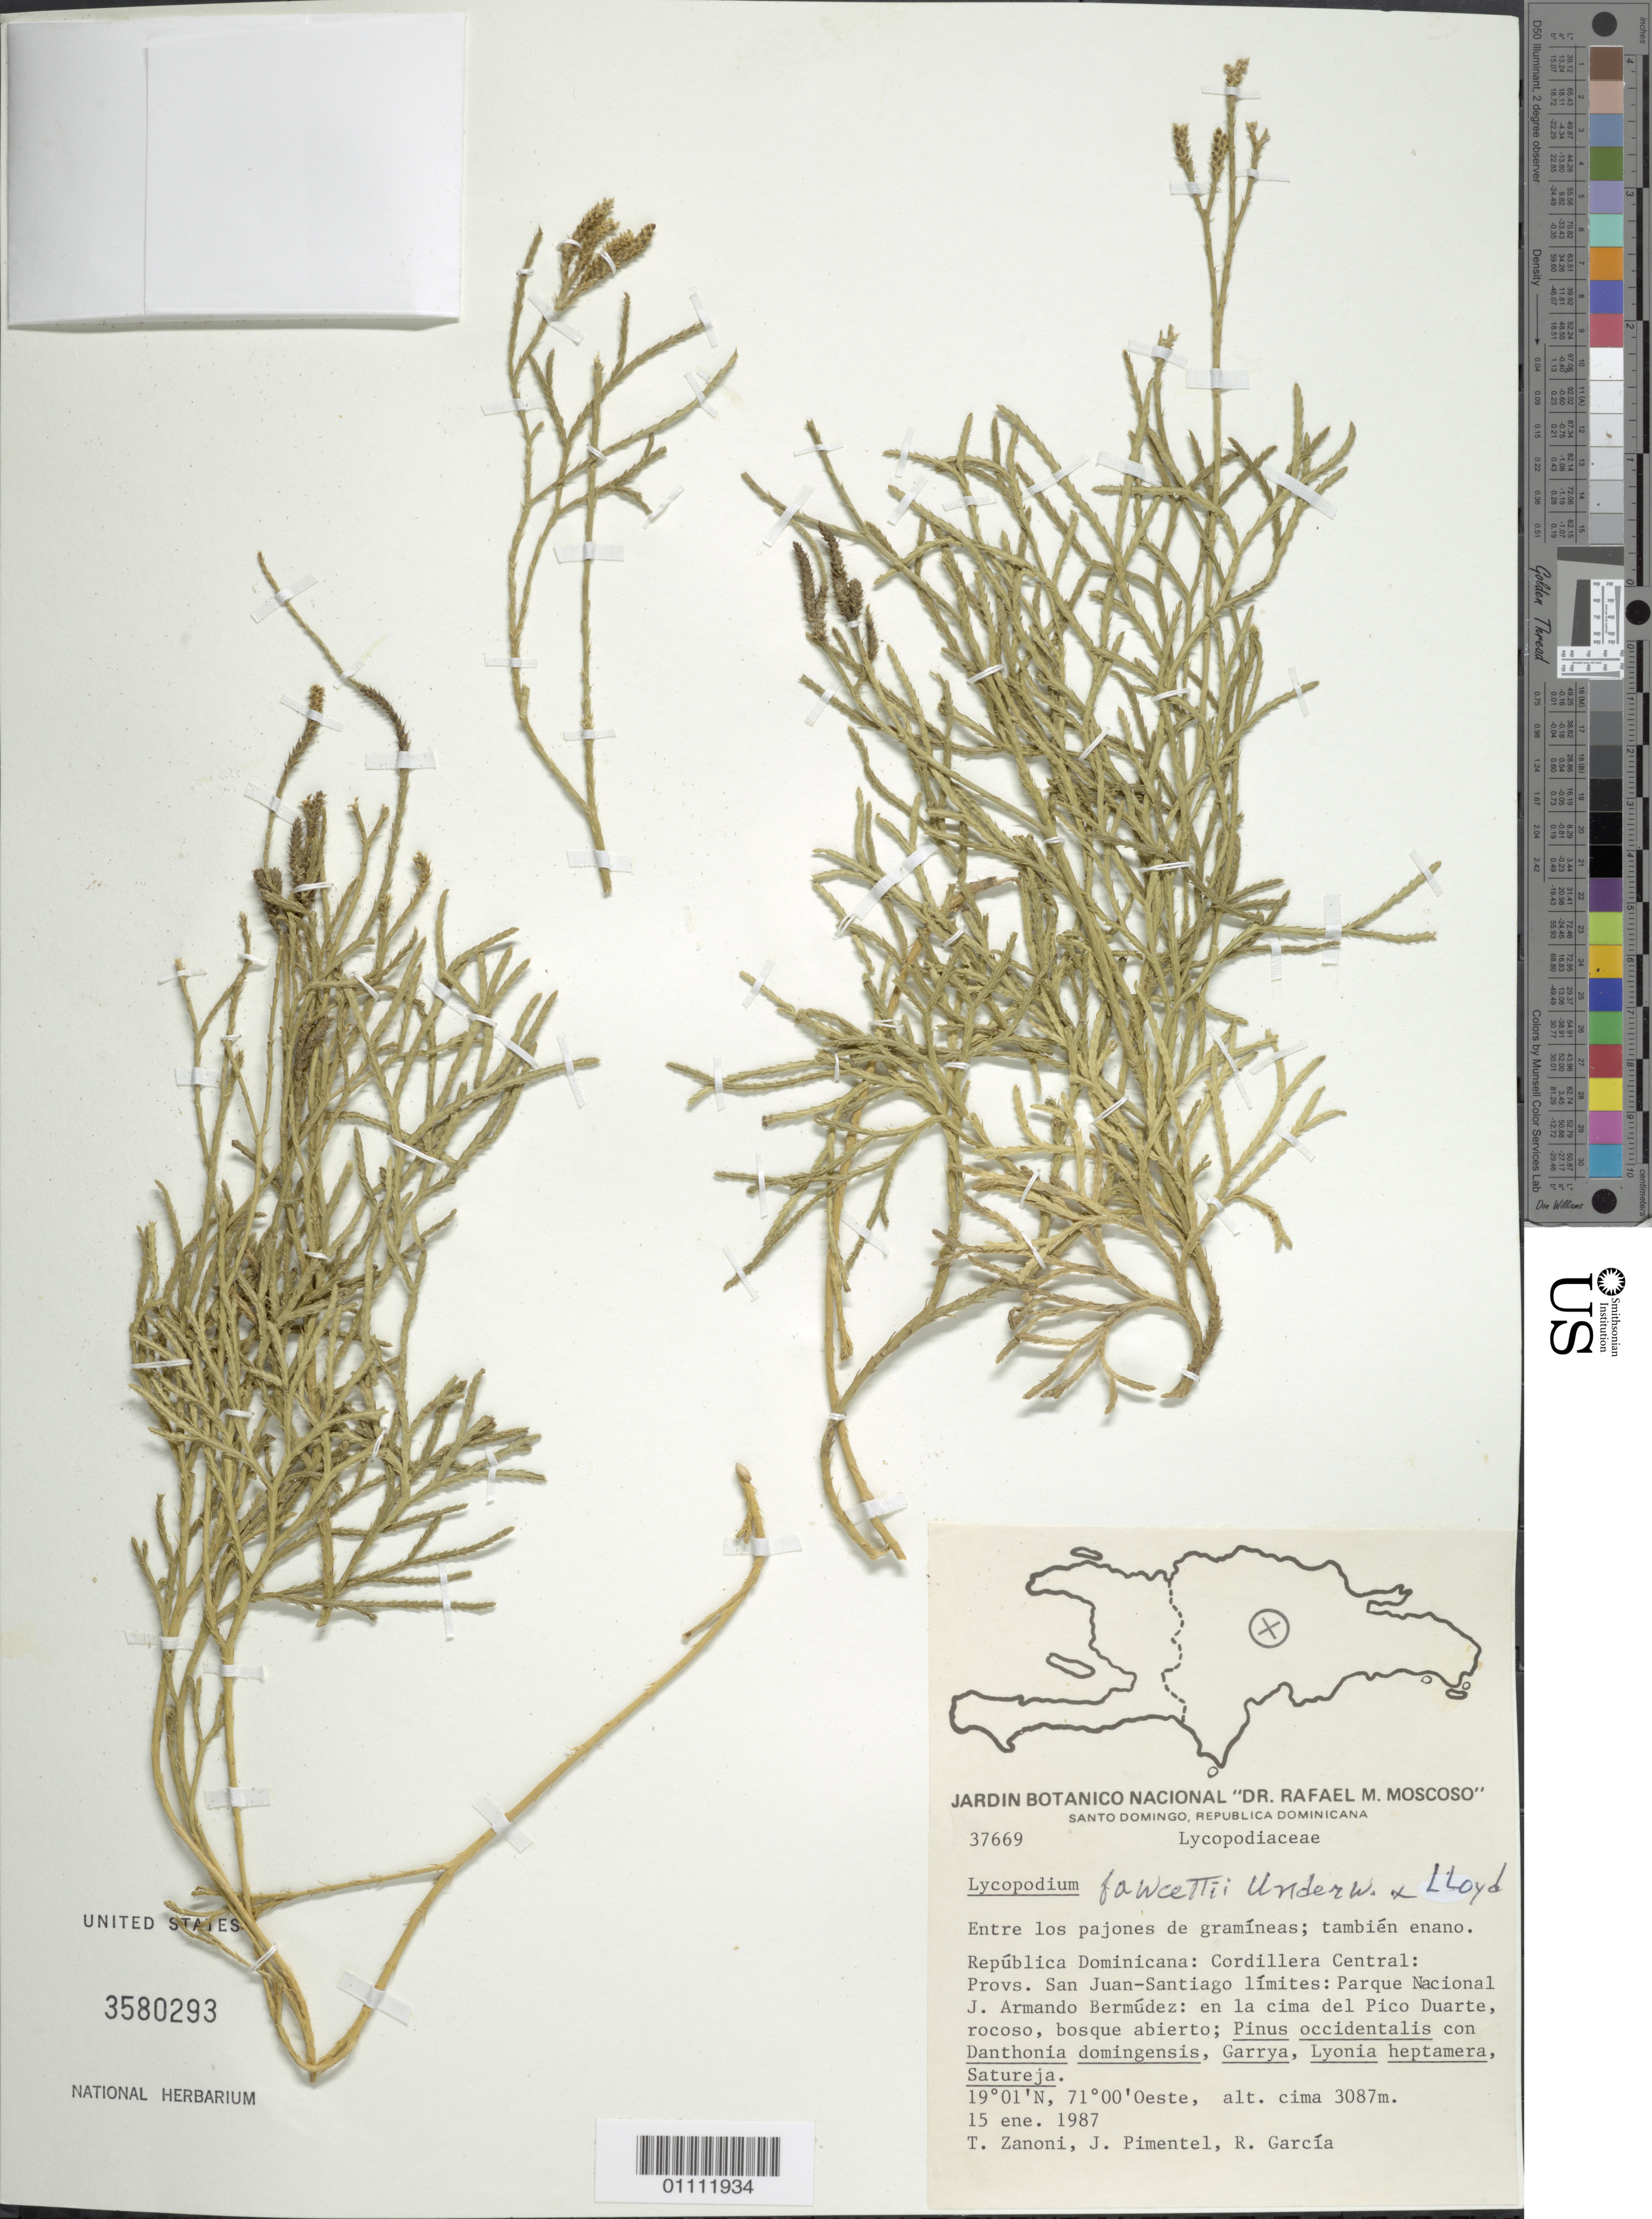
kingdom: Plantae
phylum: Tracheophyta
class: Lycopodiopsida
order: Lycopodiales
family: Lycopodiaceae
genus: Diphasiastrum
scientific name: Diphasiastrum thyoides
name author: (Humb. & Bonpl. ex Willd.) Holub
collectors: T. A. Zanoni, J. Pimentel & R. G. García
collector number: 37669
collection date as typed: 15 Jan 1987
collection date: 1987-01-15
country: Dominican Republic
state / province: San Juan / Santiago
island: Hispaniola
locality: Provs. San Juan-Santiago límites; Parque Nacional J. Armando Bermúdez, en la cima del Pico Duarte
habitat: Rocoso, bosque abierto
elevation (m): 3087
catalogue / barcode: US 3580293